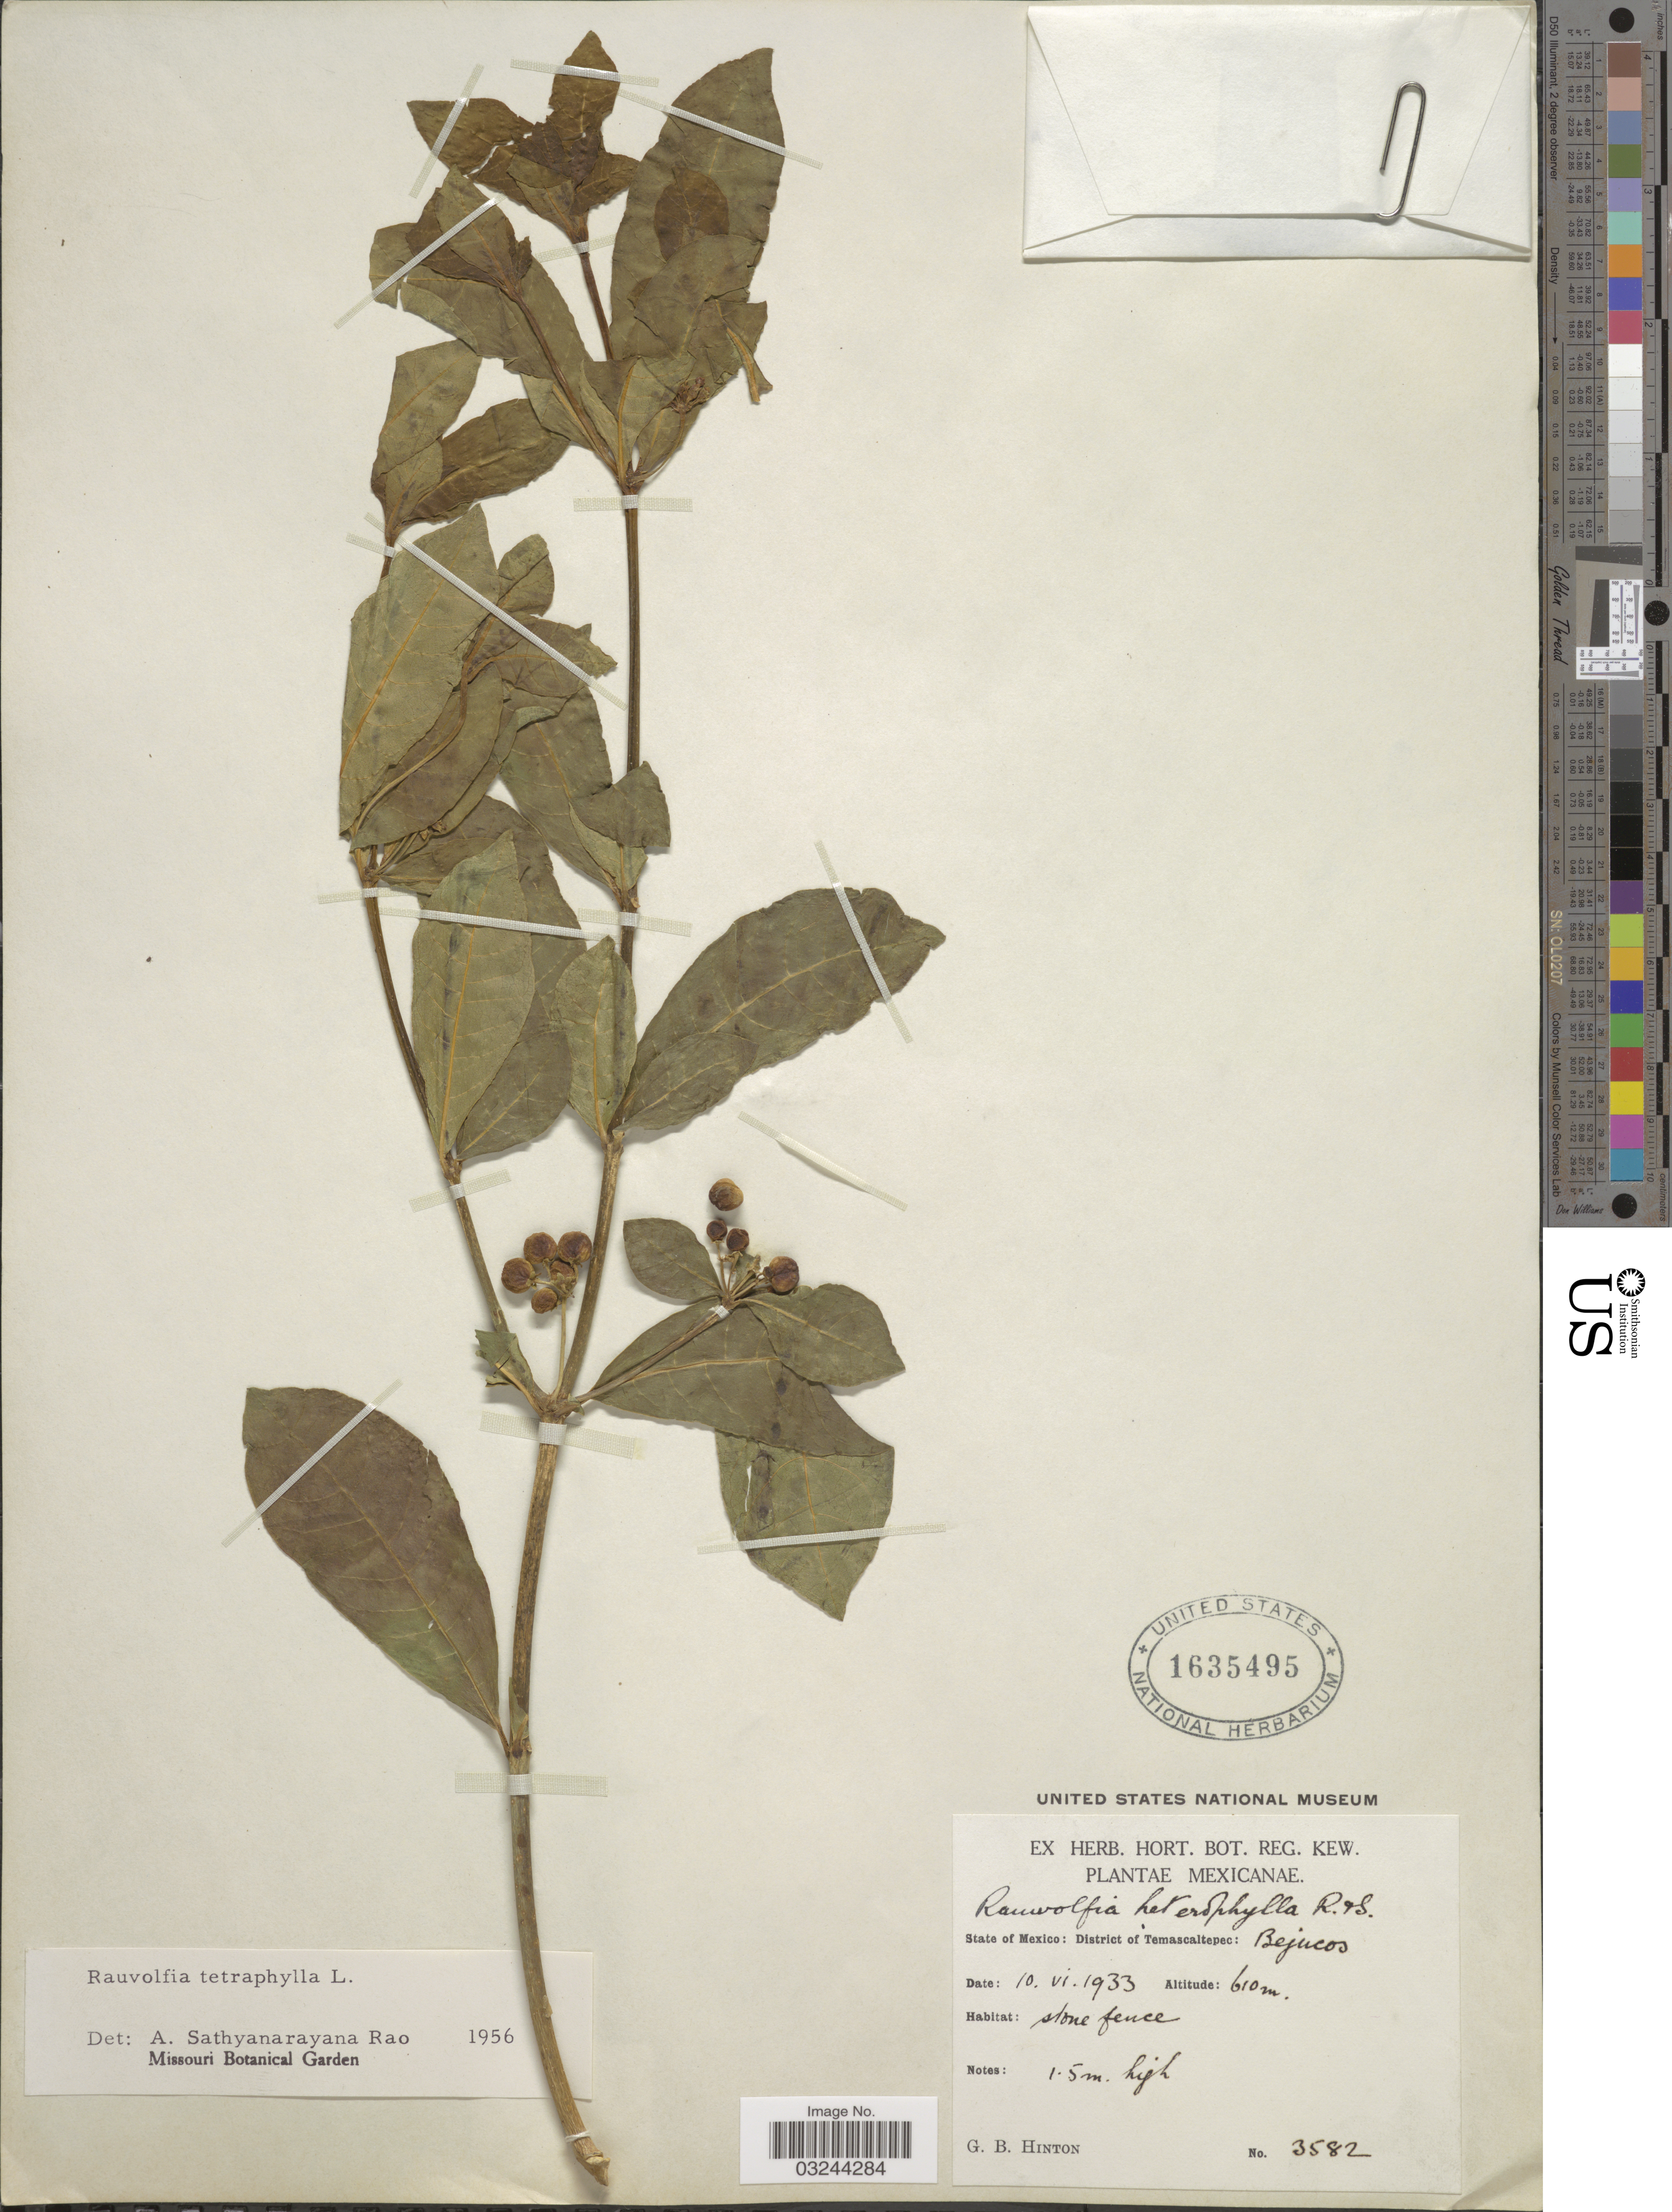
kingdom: Plantae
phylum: Tracheophyta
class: Magnoliopsida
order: Gentianales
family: Apocynaceae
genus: Rauvolfia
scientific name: Rauvolfia tetraphylla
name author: L.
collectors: G. B. Hinton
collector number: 3582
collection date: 1933-06-10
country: Mexico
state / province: México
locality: District of Temascaltepec: Bejucos.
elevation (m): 610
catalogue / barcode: US 1635495